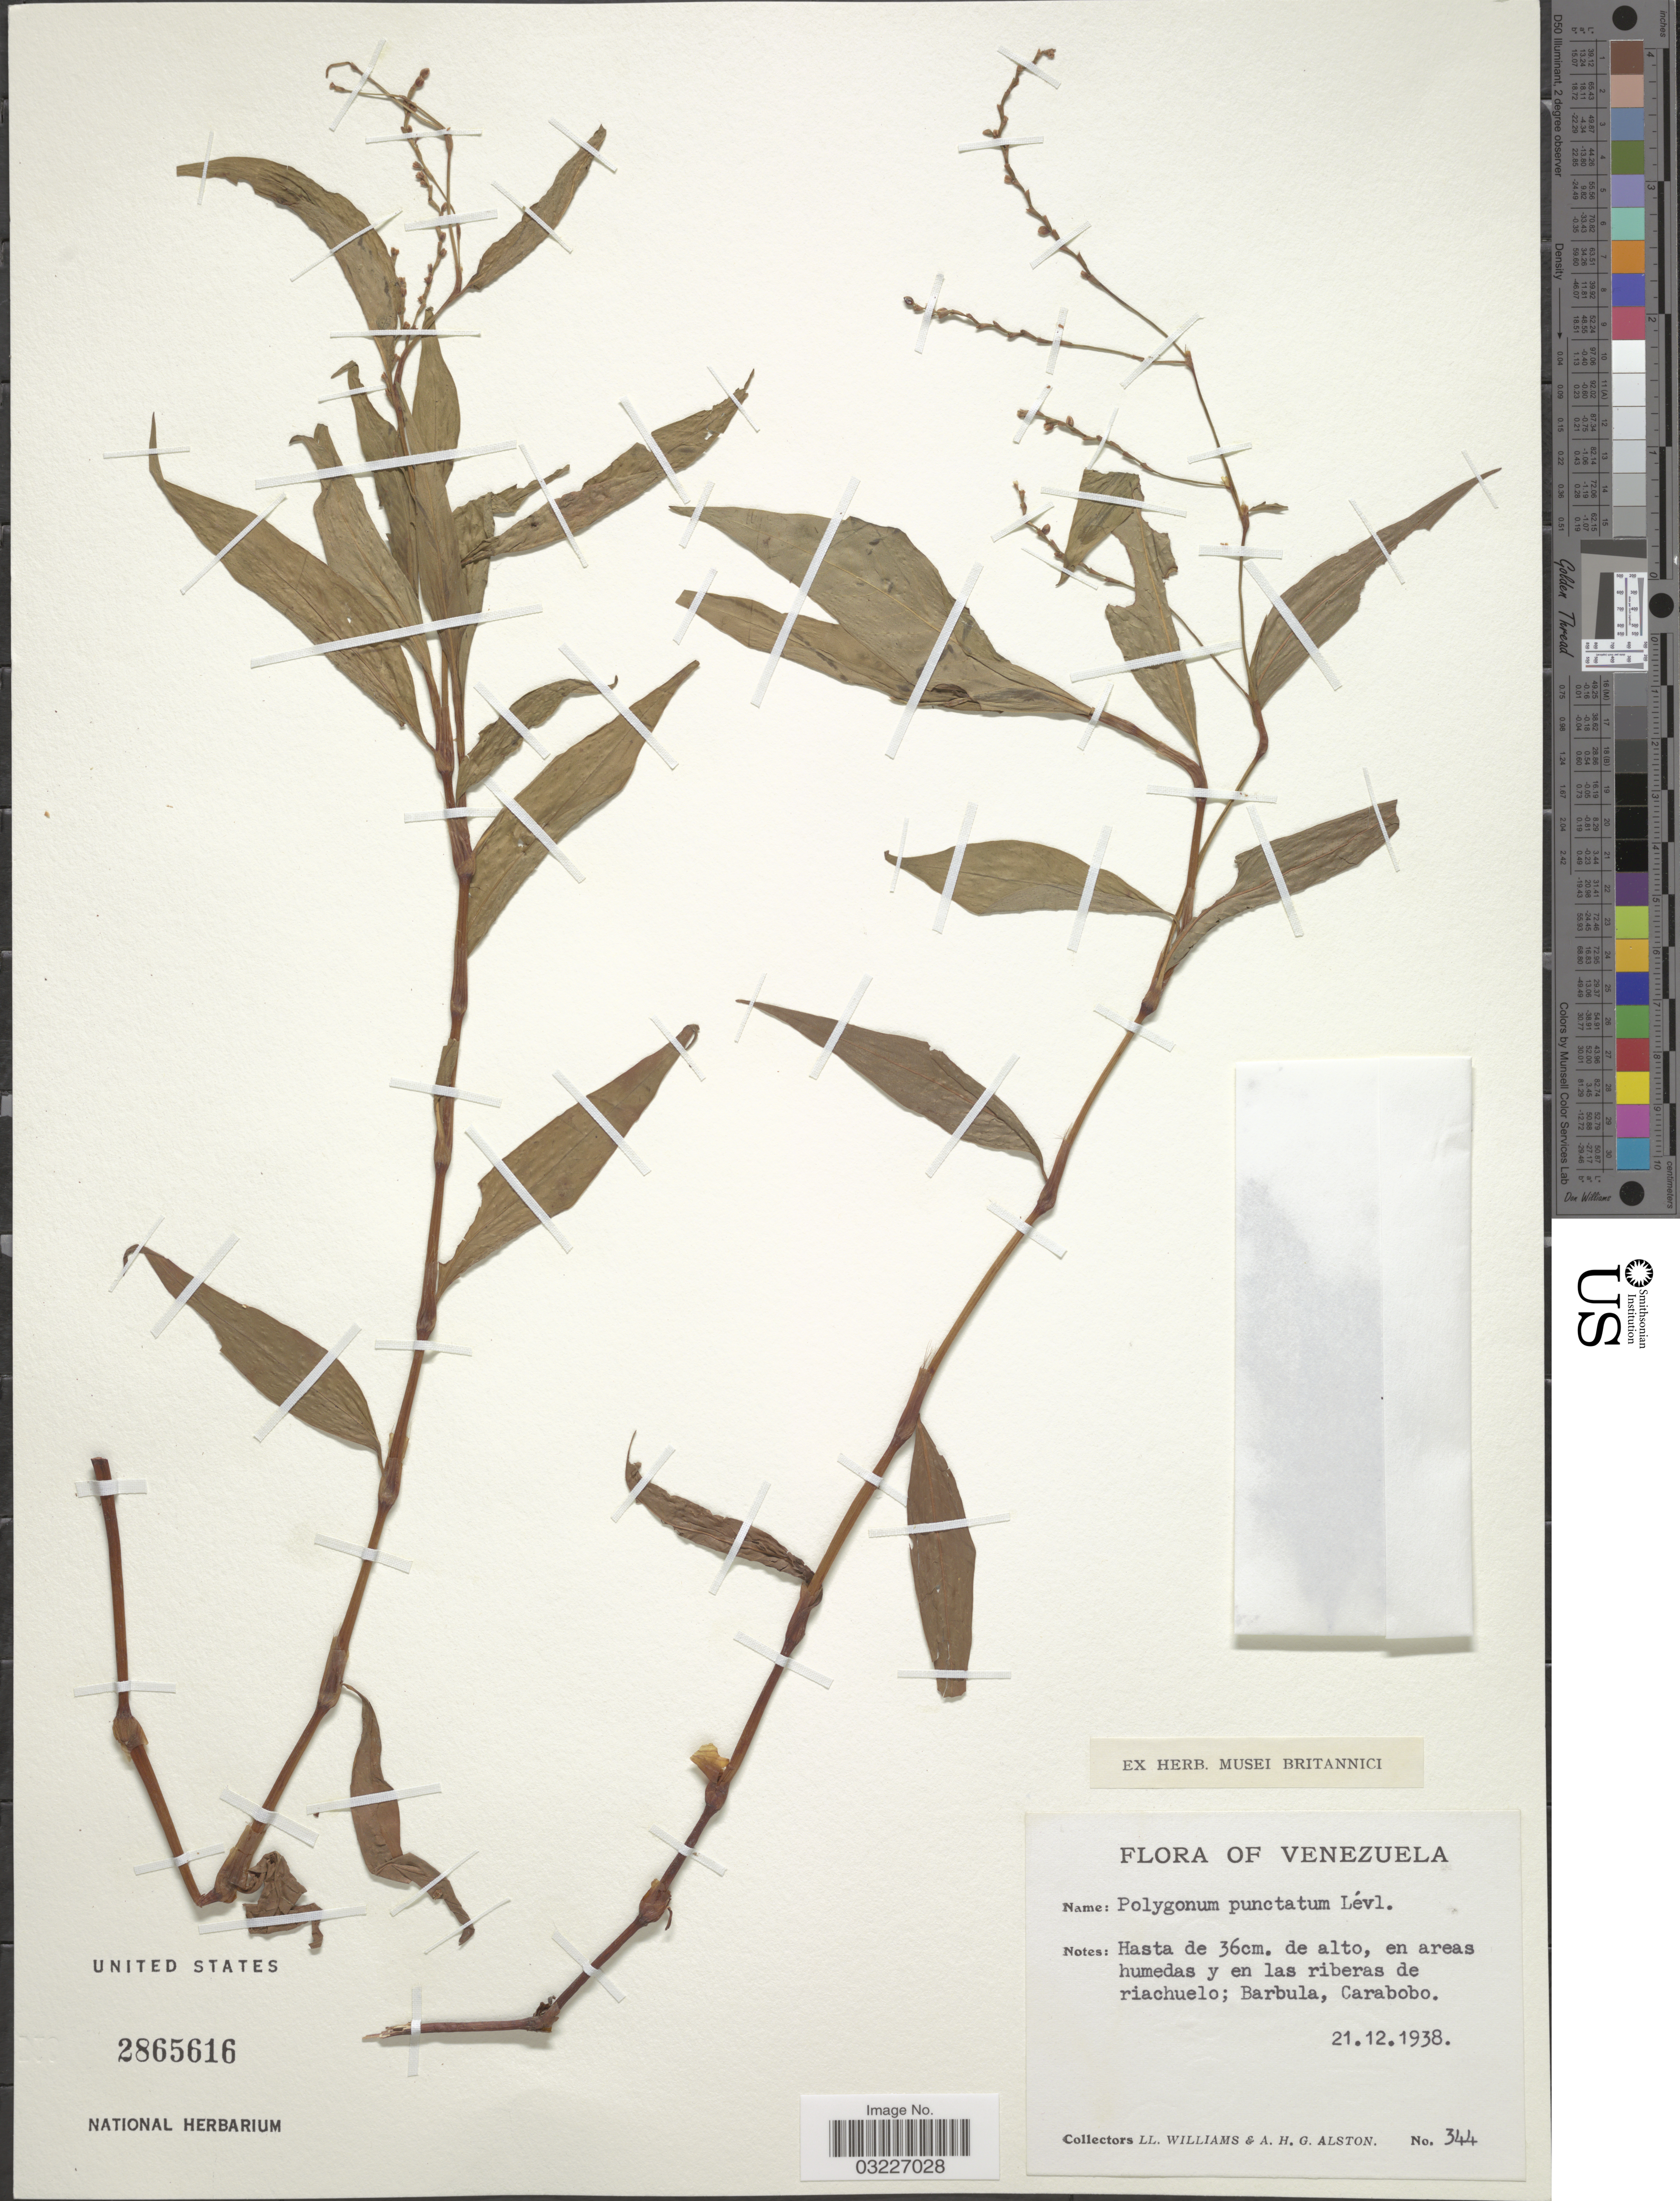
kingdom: Plantae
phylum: Tracheophyta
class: Magnoliopsida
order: Caryophyllales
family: Polygonaceae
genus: Polygonum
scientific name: Polygonum opelousanum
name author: Riddell ex Small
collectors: Ll. Williams & A. H. Alston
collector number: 344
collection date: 1938-12-21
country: Venezuela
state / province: Carabobo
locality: En las riberas de riachuelo; Barbula.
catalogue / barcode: US 2865616